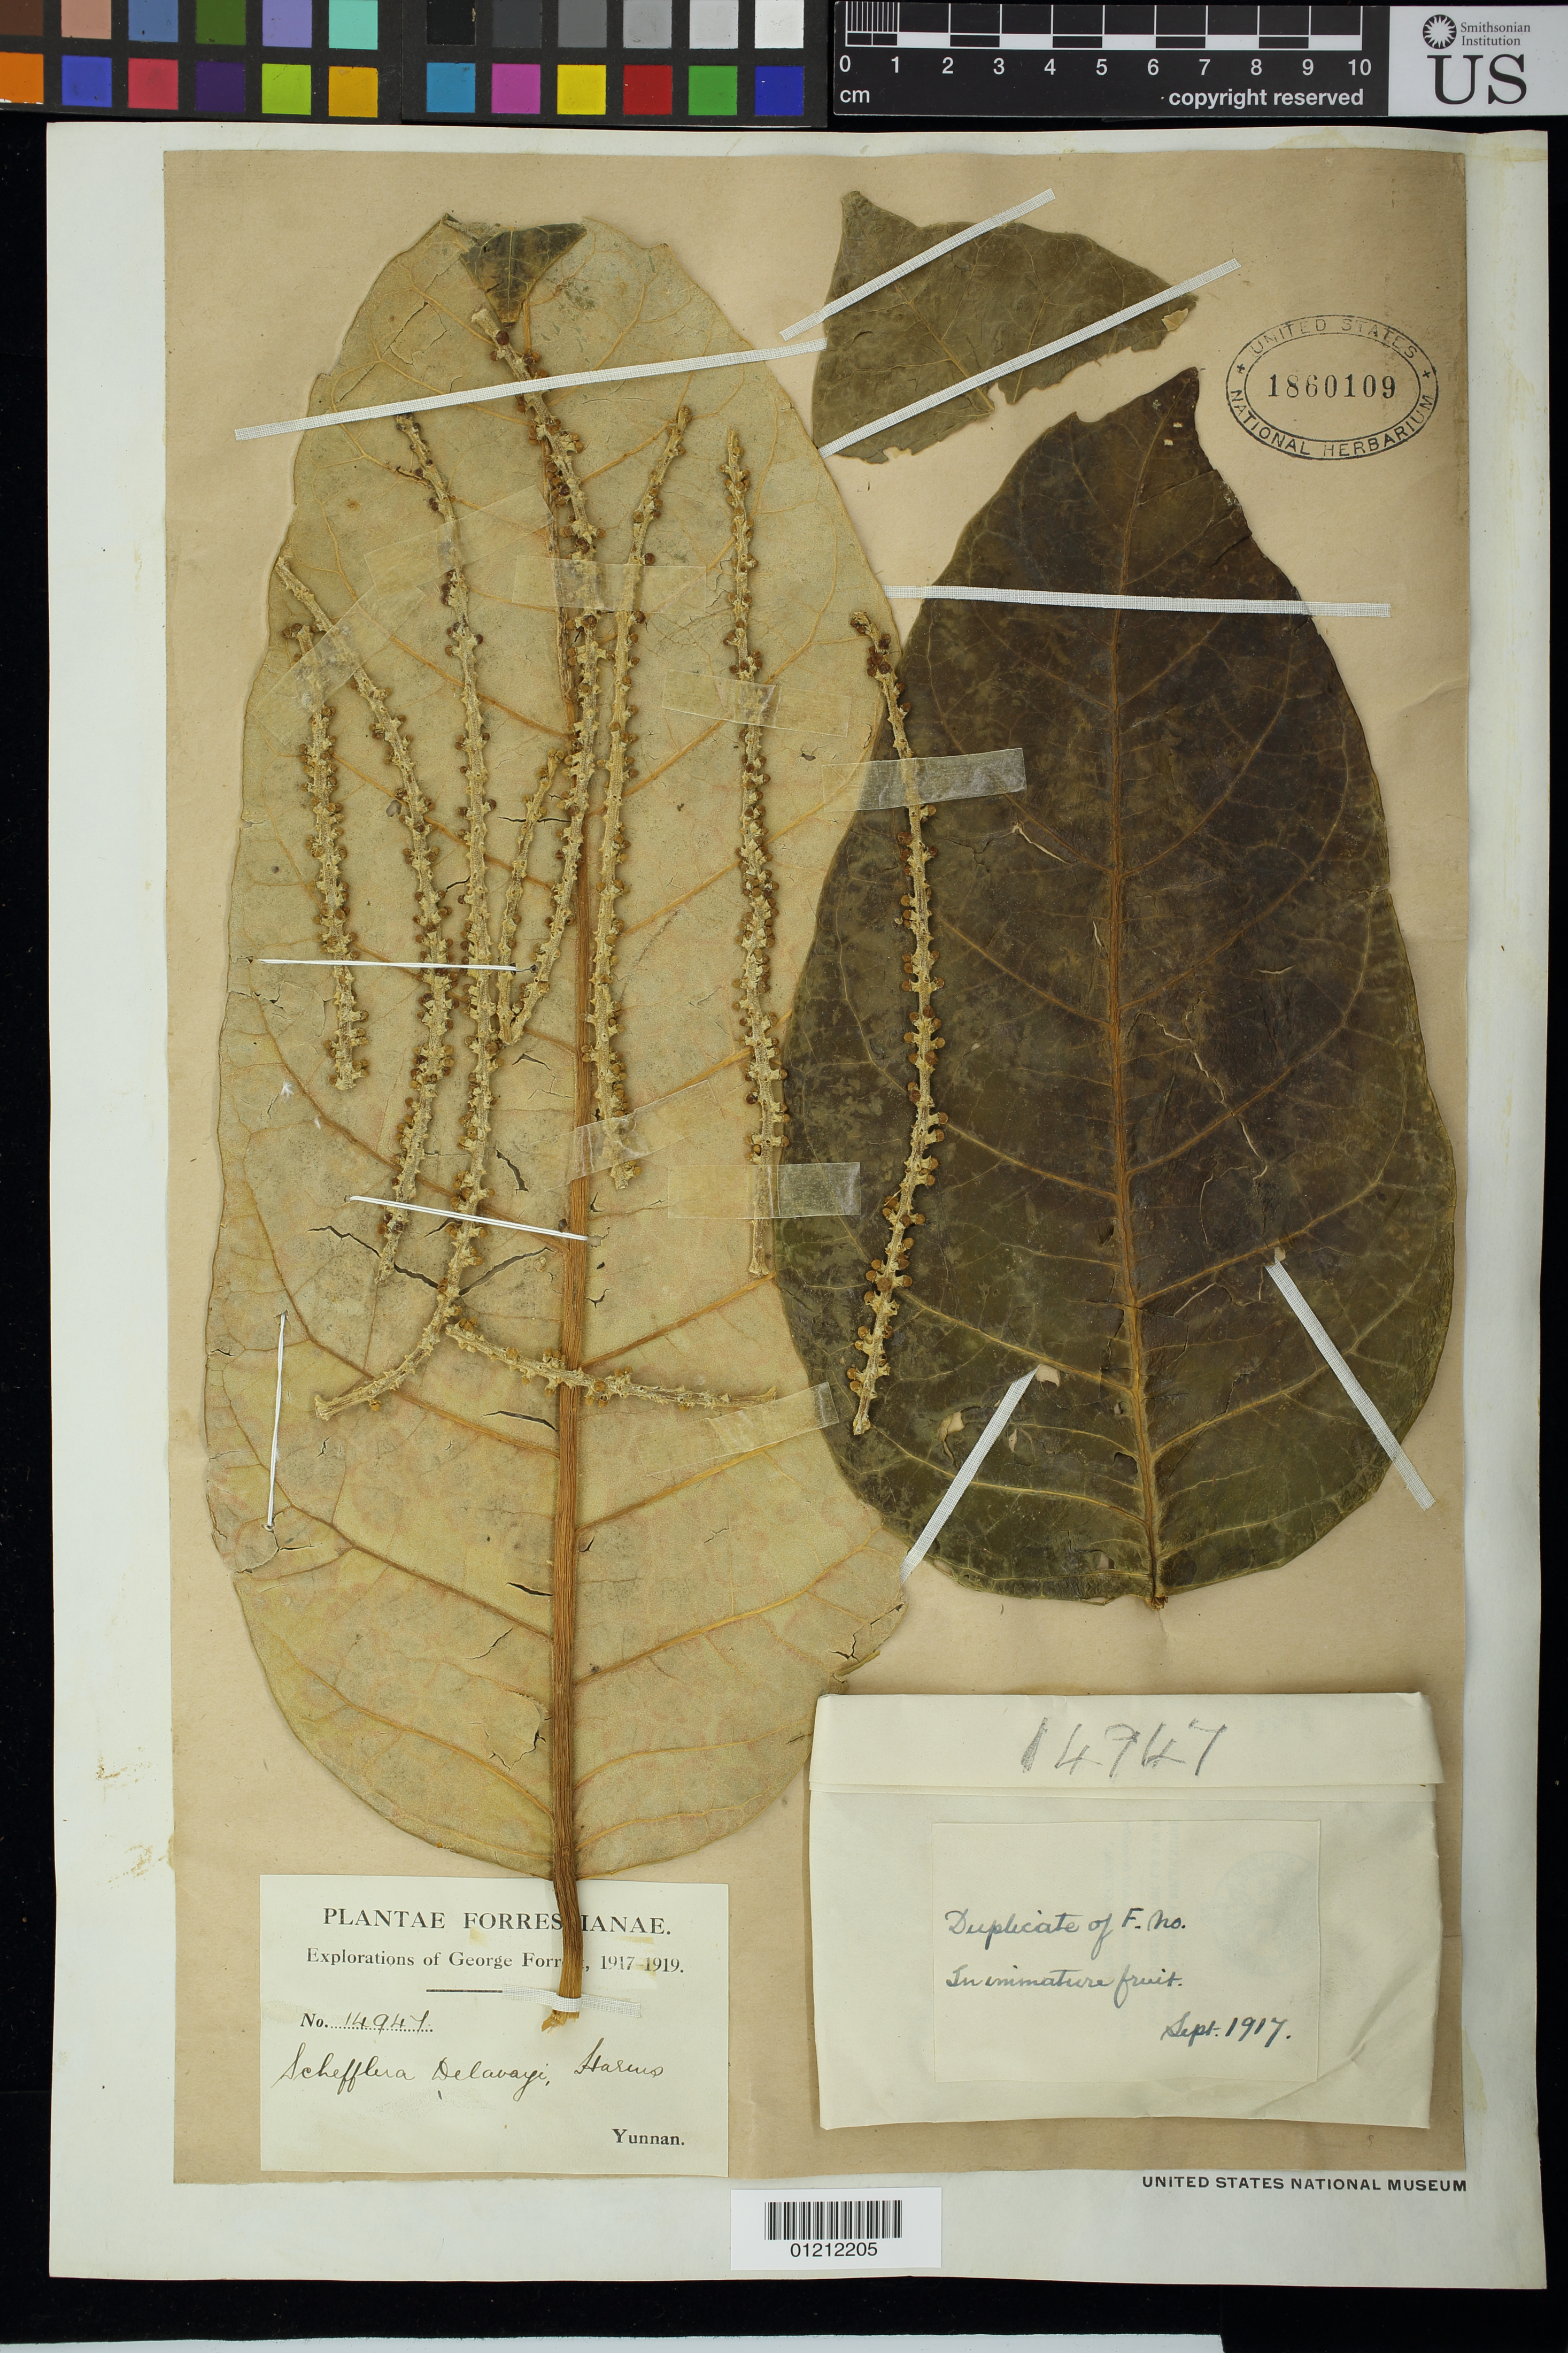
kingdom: Plantae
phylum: Tracheophyta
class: Magnoliopsida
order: Apiales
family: Araliaceae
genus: Schefflera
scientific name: Schefflera delavayi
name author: (Franch.) Harms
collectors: G. Forrest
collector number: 14947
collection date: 1917-09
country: China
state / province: Yunnan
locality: Yunnan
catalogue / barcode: US 1860109